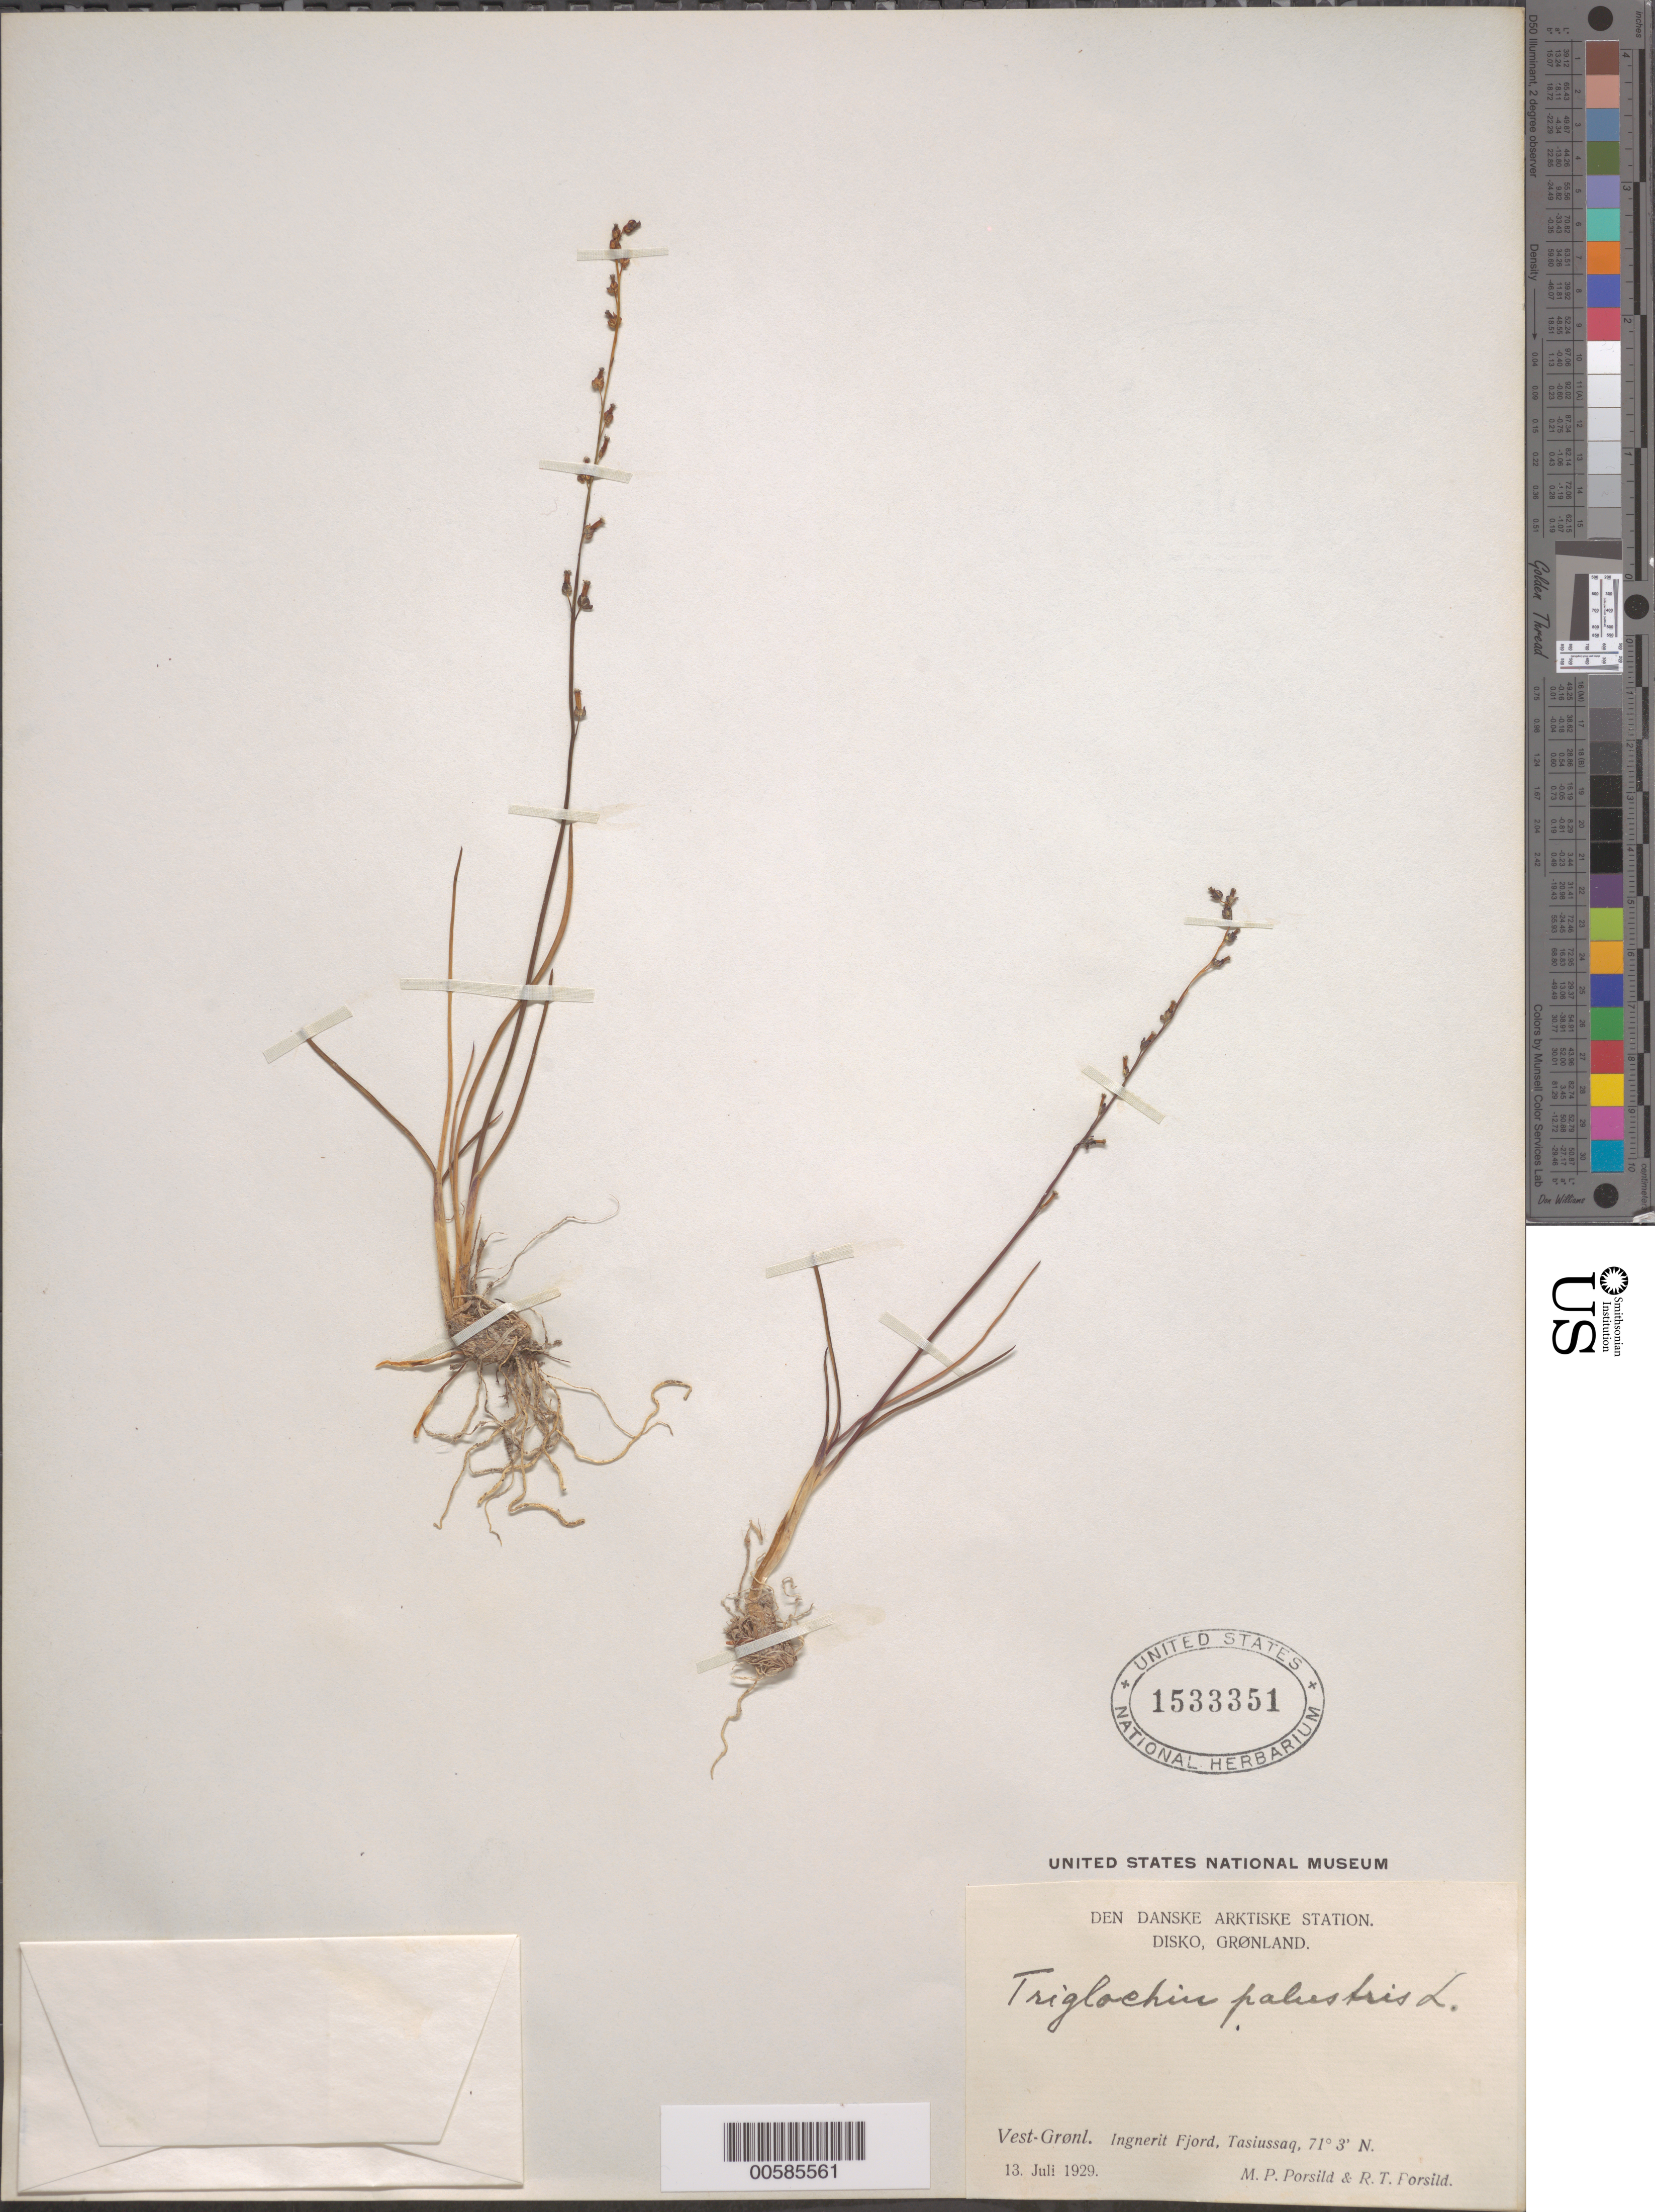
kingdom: Plantae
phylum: Tracheophyta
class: Liliopsida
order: Alismatales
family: Juncaginaceae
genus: Triglochin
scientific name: Triglochin palustris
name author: L.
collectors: M. P. Porsild & R. Porslid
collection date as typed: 13 Jul 1929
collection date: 1929-07-13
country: Greenland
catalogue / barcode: US 1533351